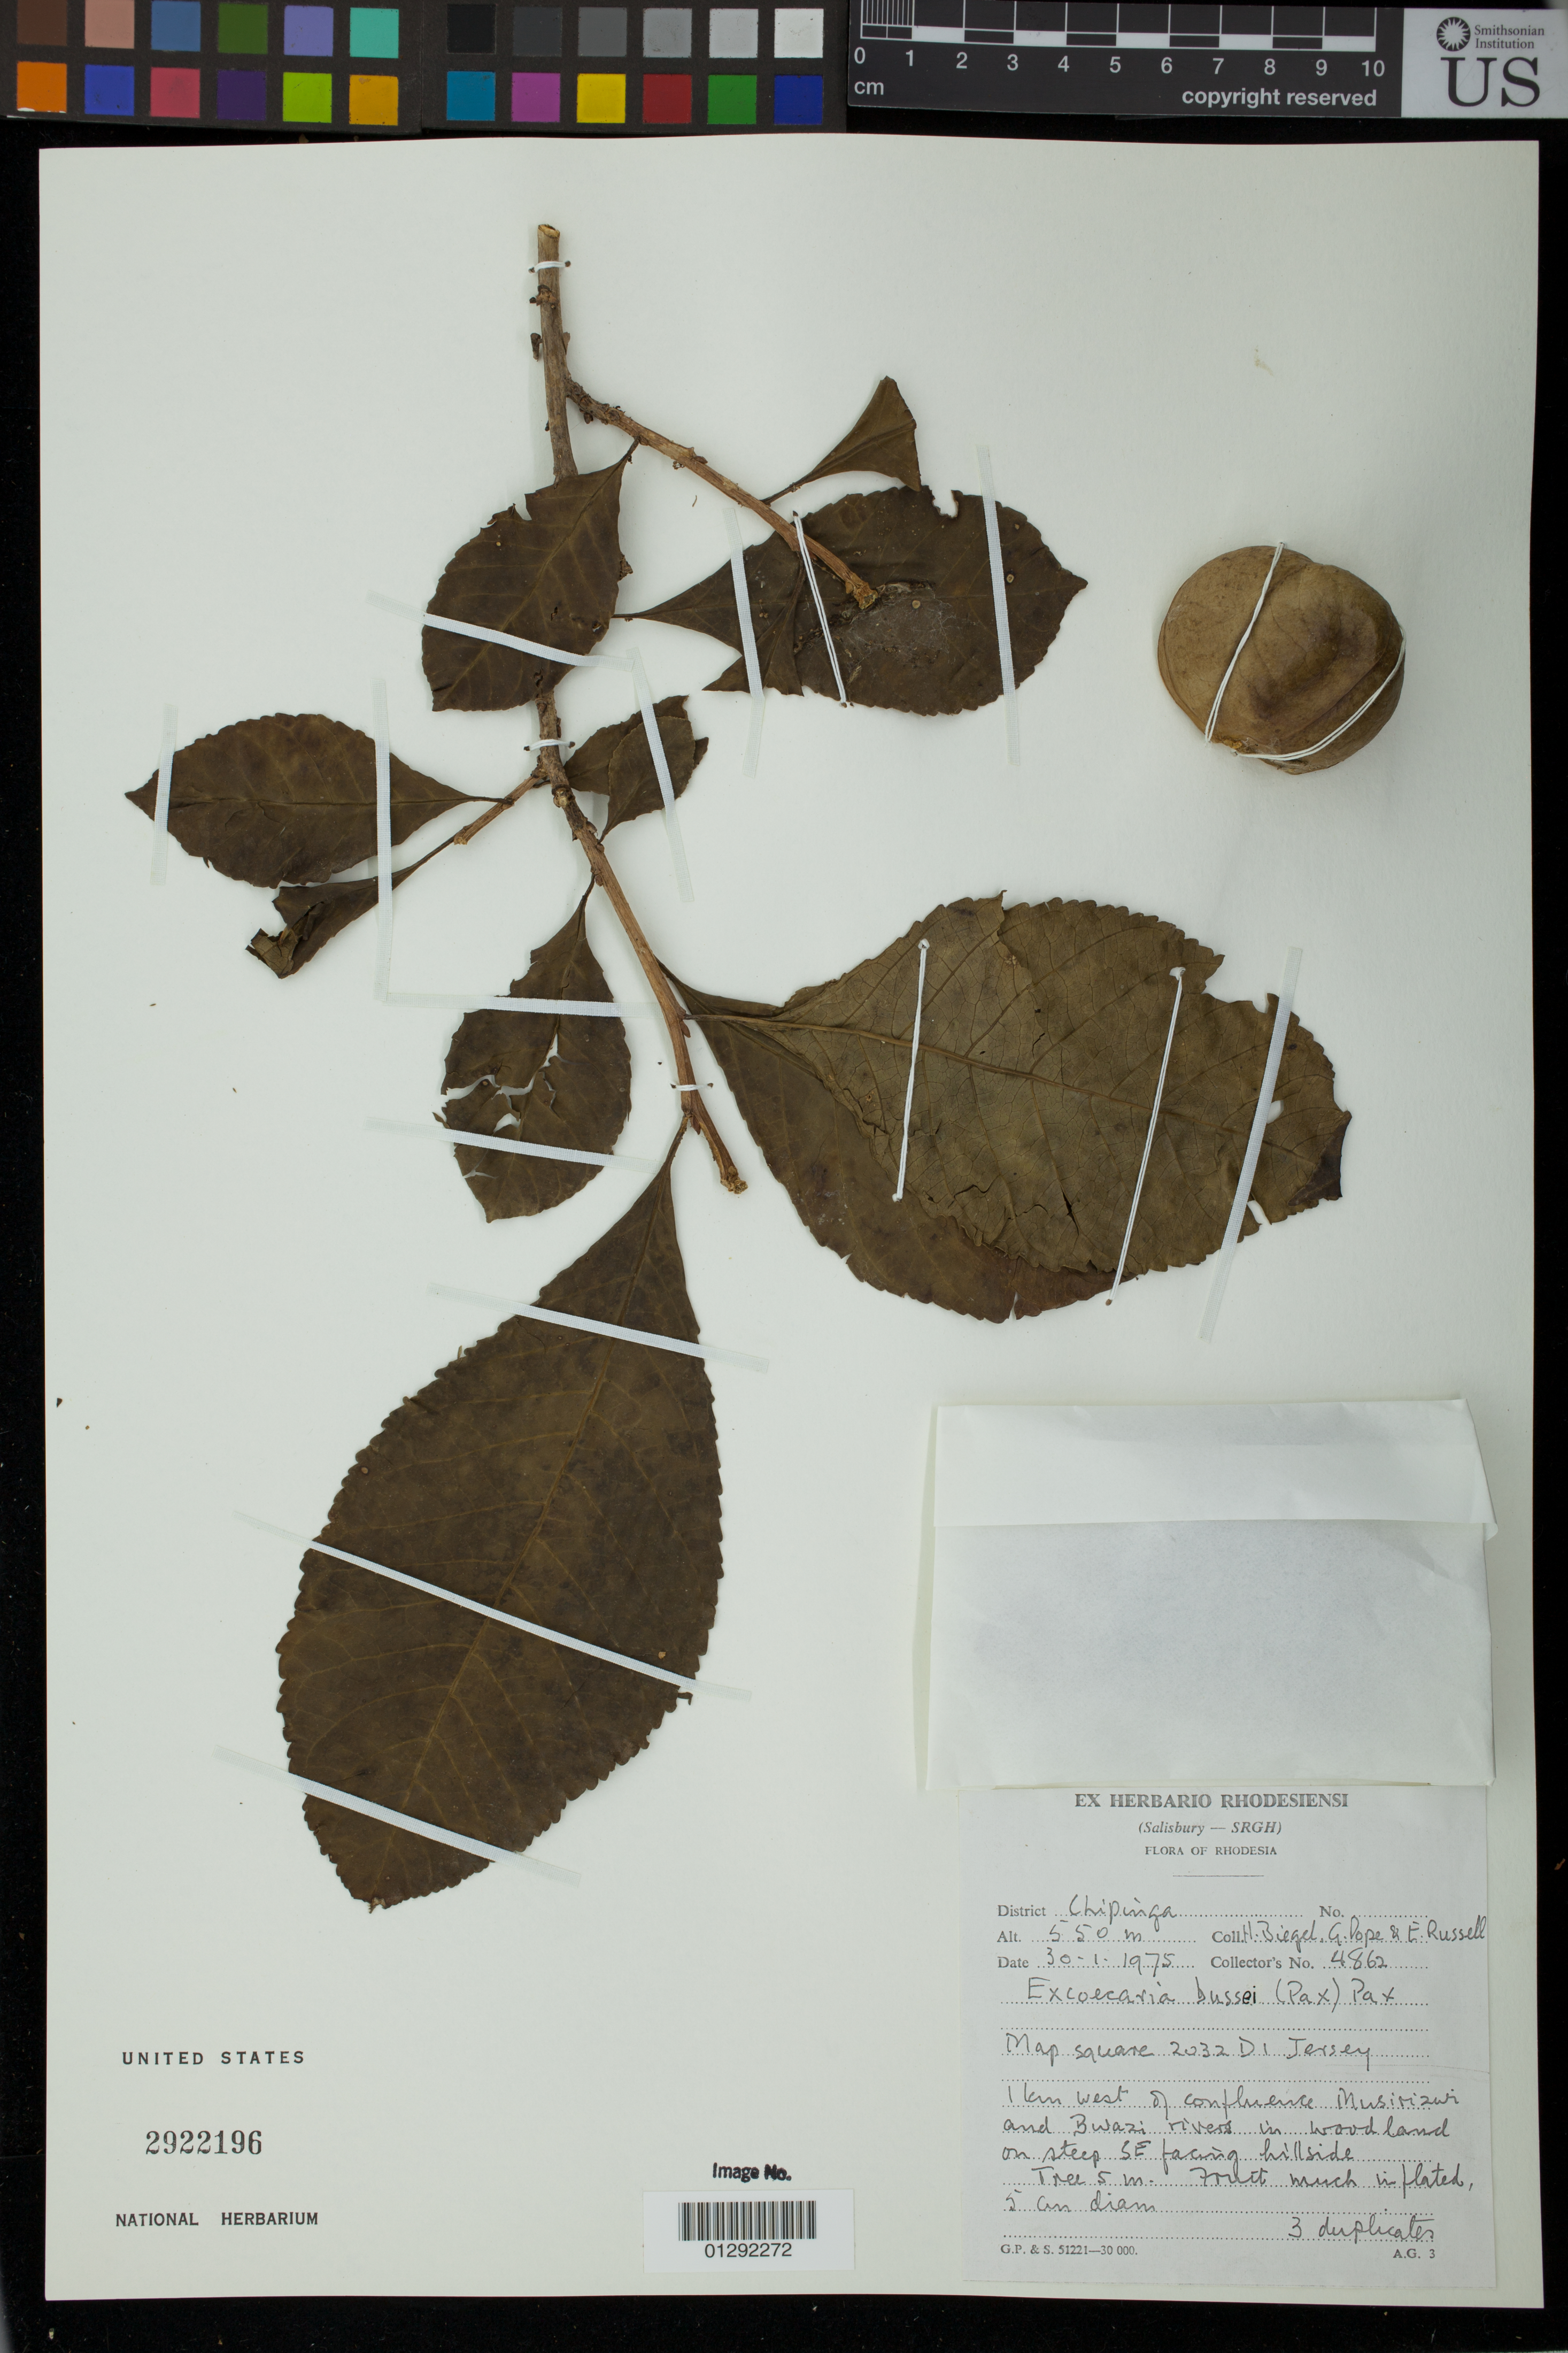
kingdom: Plantae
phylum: Tracheophyta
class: Magnoliopsida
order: Malpighiales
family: Euphorbiaceae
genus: Excoecaria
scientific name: Excoecaria bussei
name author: (Pax) Pax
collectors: H. Biegel, G. Pope & E. Russell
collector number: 4862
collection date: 1975-01-30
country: Zimbabwe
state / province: Manicaland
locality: Rhodesia. Chipinga (now Chipinge). Map square 2032 DI Jersey. 1 km west of confluenxe Musirizwi and Bwazi rivers in woodland on steep SE facing hillside.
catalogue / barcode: US 2922196